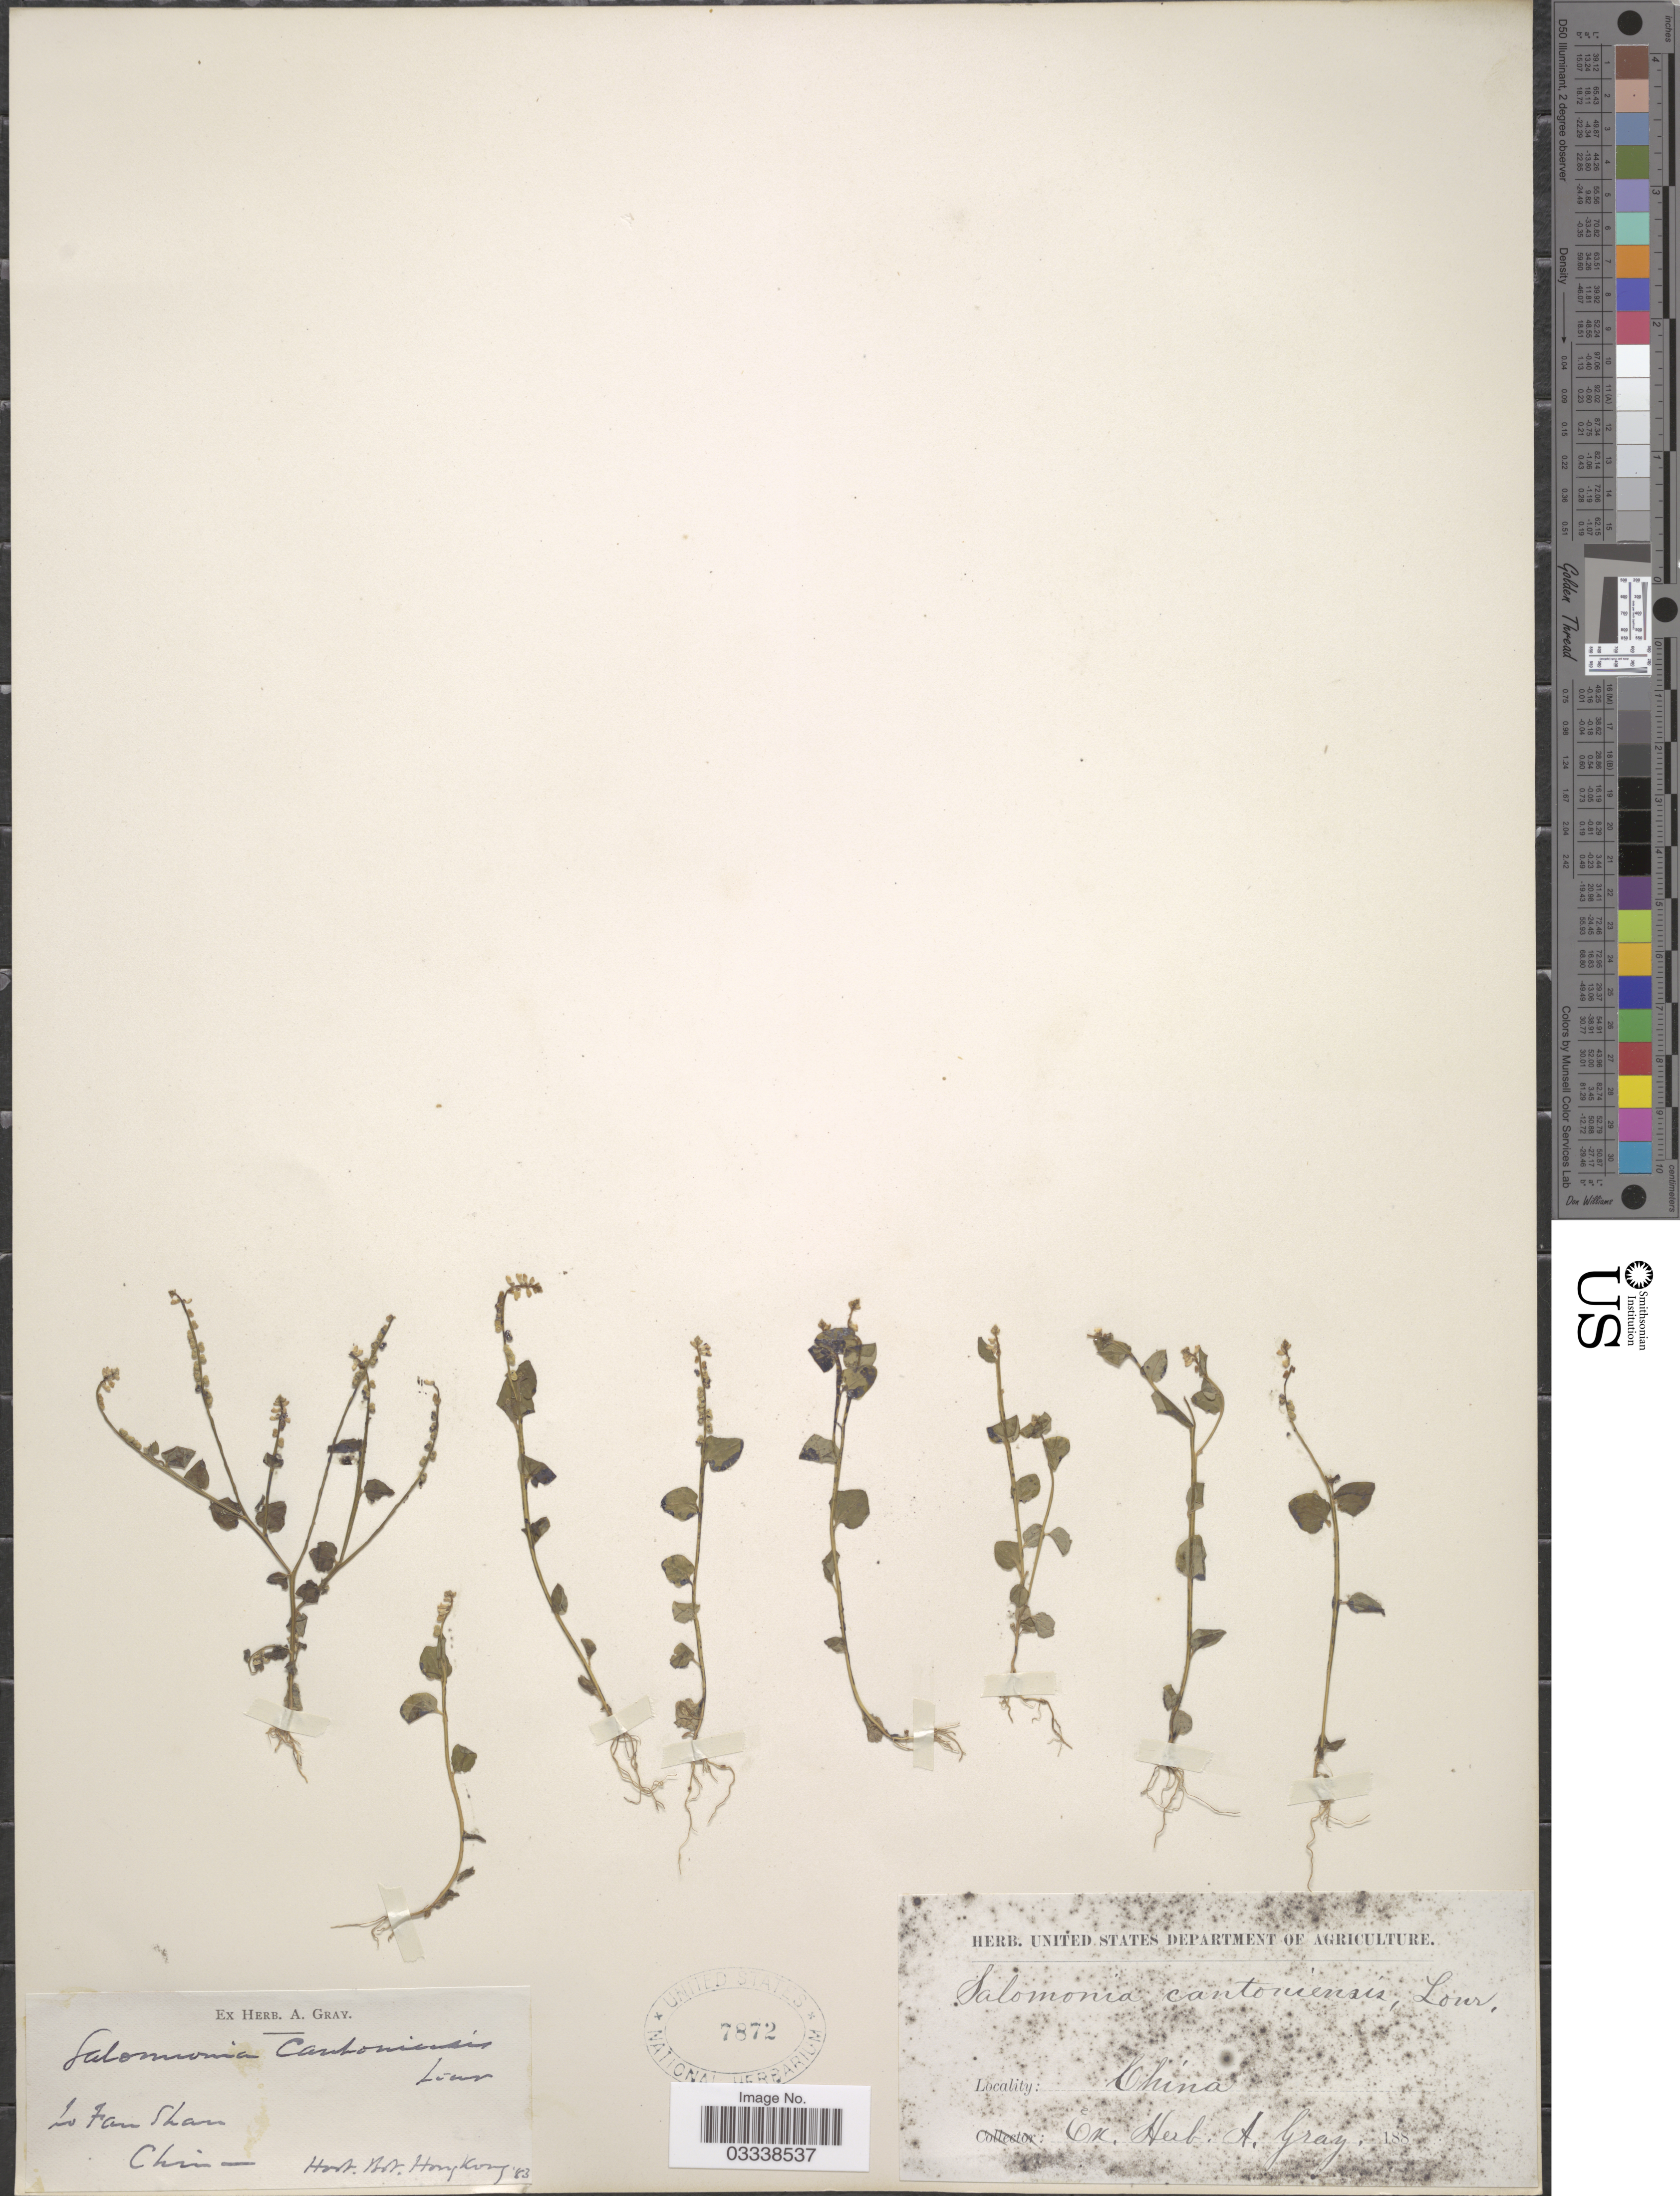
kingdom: Plantae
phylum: Tracheophyta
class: Magnoliopsida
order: Fabales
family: Polygalaceae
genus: Salomonia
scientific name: Salomonia cantoniensis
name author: Lour.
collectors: ex herb. Hong Kong Botanical Gardens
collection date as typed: Transcribed d/m/y: //83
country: China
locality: Lo Fau Shan.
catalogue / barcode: US 7872